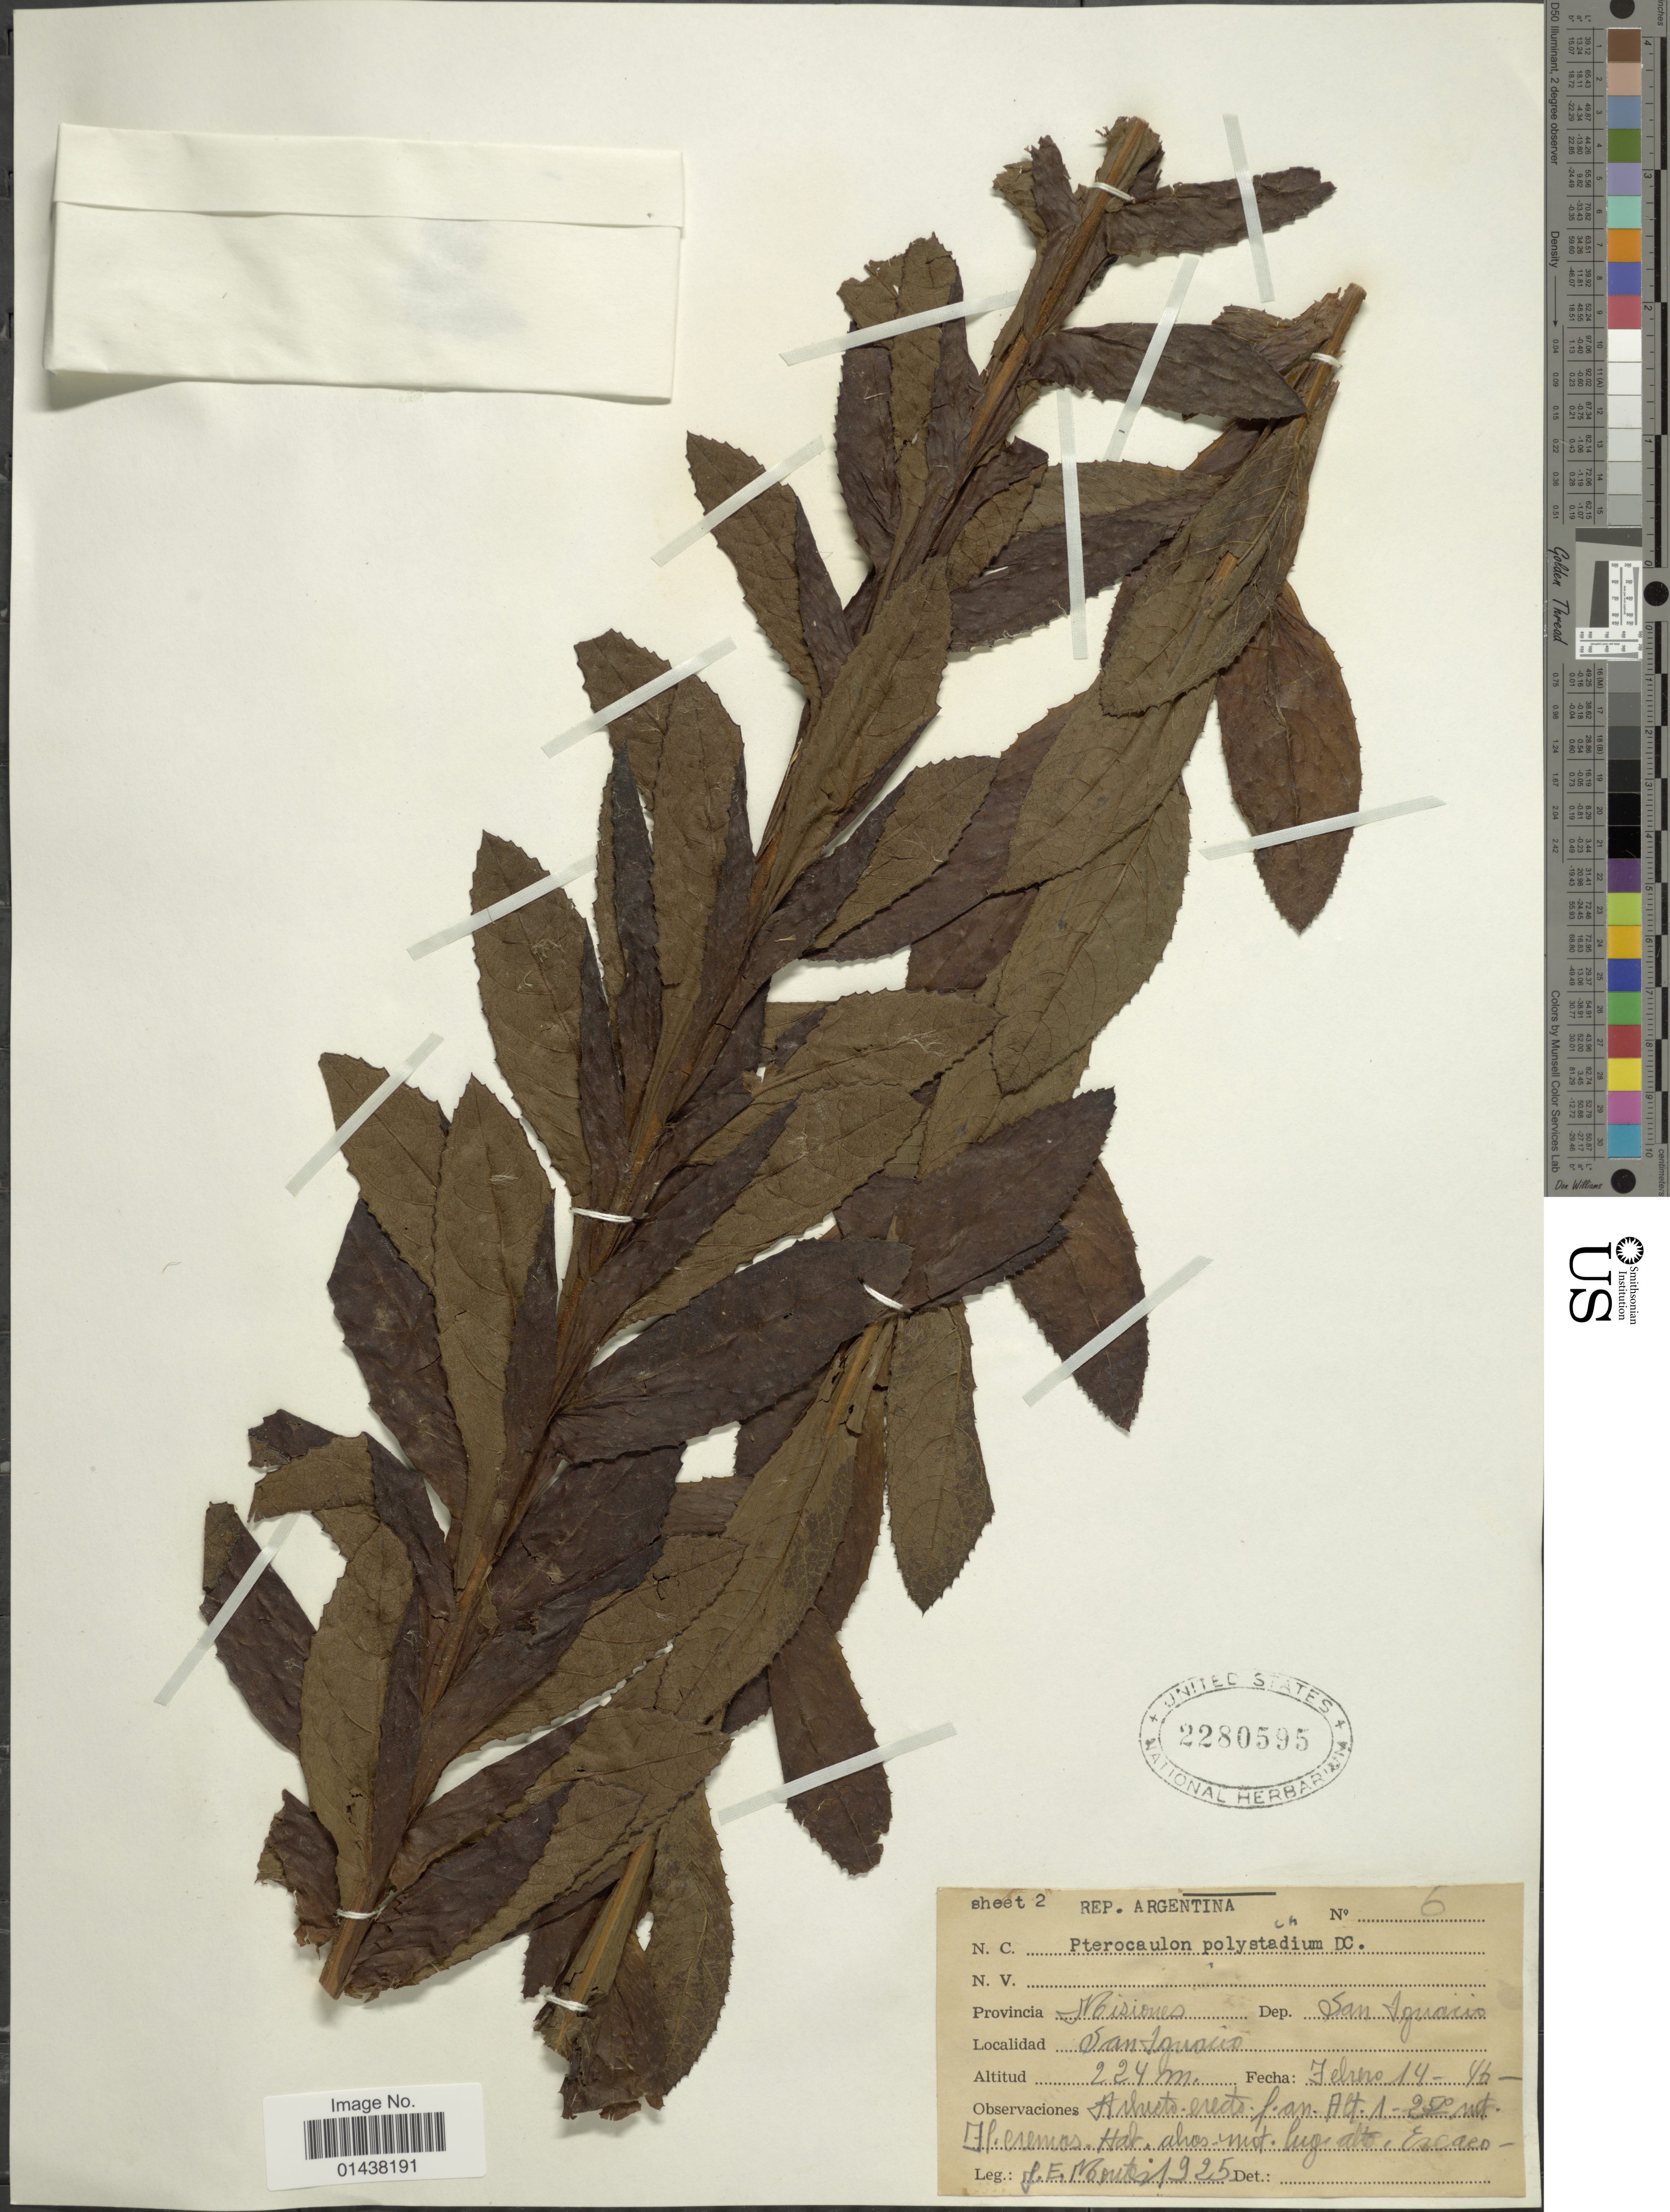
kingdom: Plantae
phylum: Tracheophyta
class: Magnoliopsida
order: Asterales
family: Asteraceae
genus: Pterocaulon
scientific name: Pterocaulon polystachyum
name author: DC.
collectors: J. E. Montes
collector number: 6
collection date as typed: Transcribed d/m/y: 14/2/46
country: Argentina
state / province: Misiones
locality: Dep. San Ignacio,San Ignacio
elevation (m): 224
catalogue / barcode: US 2280595